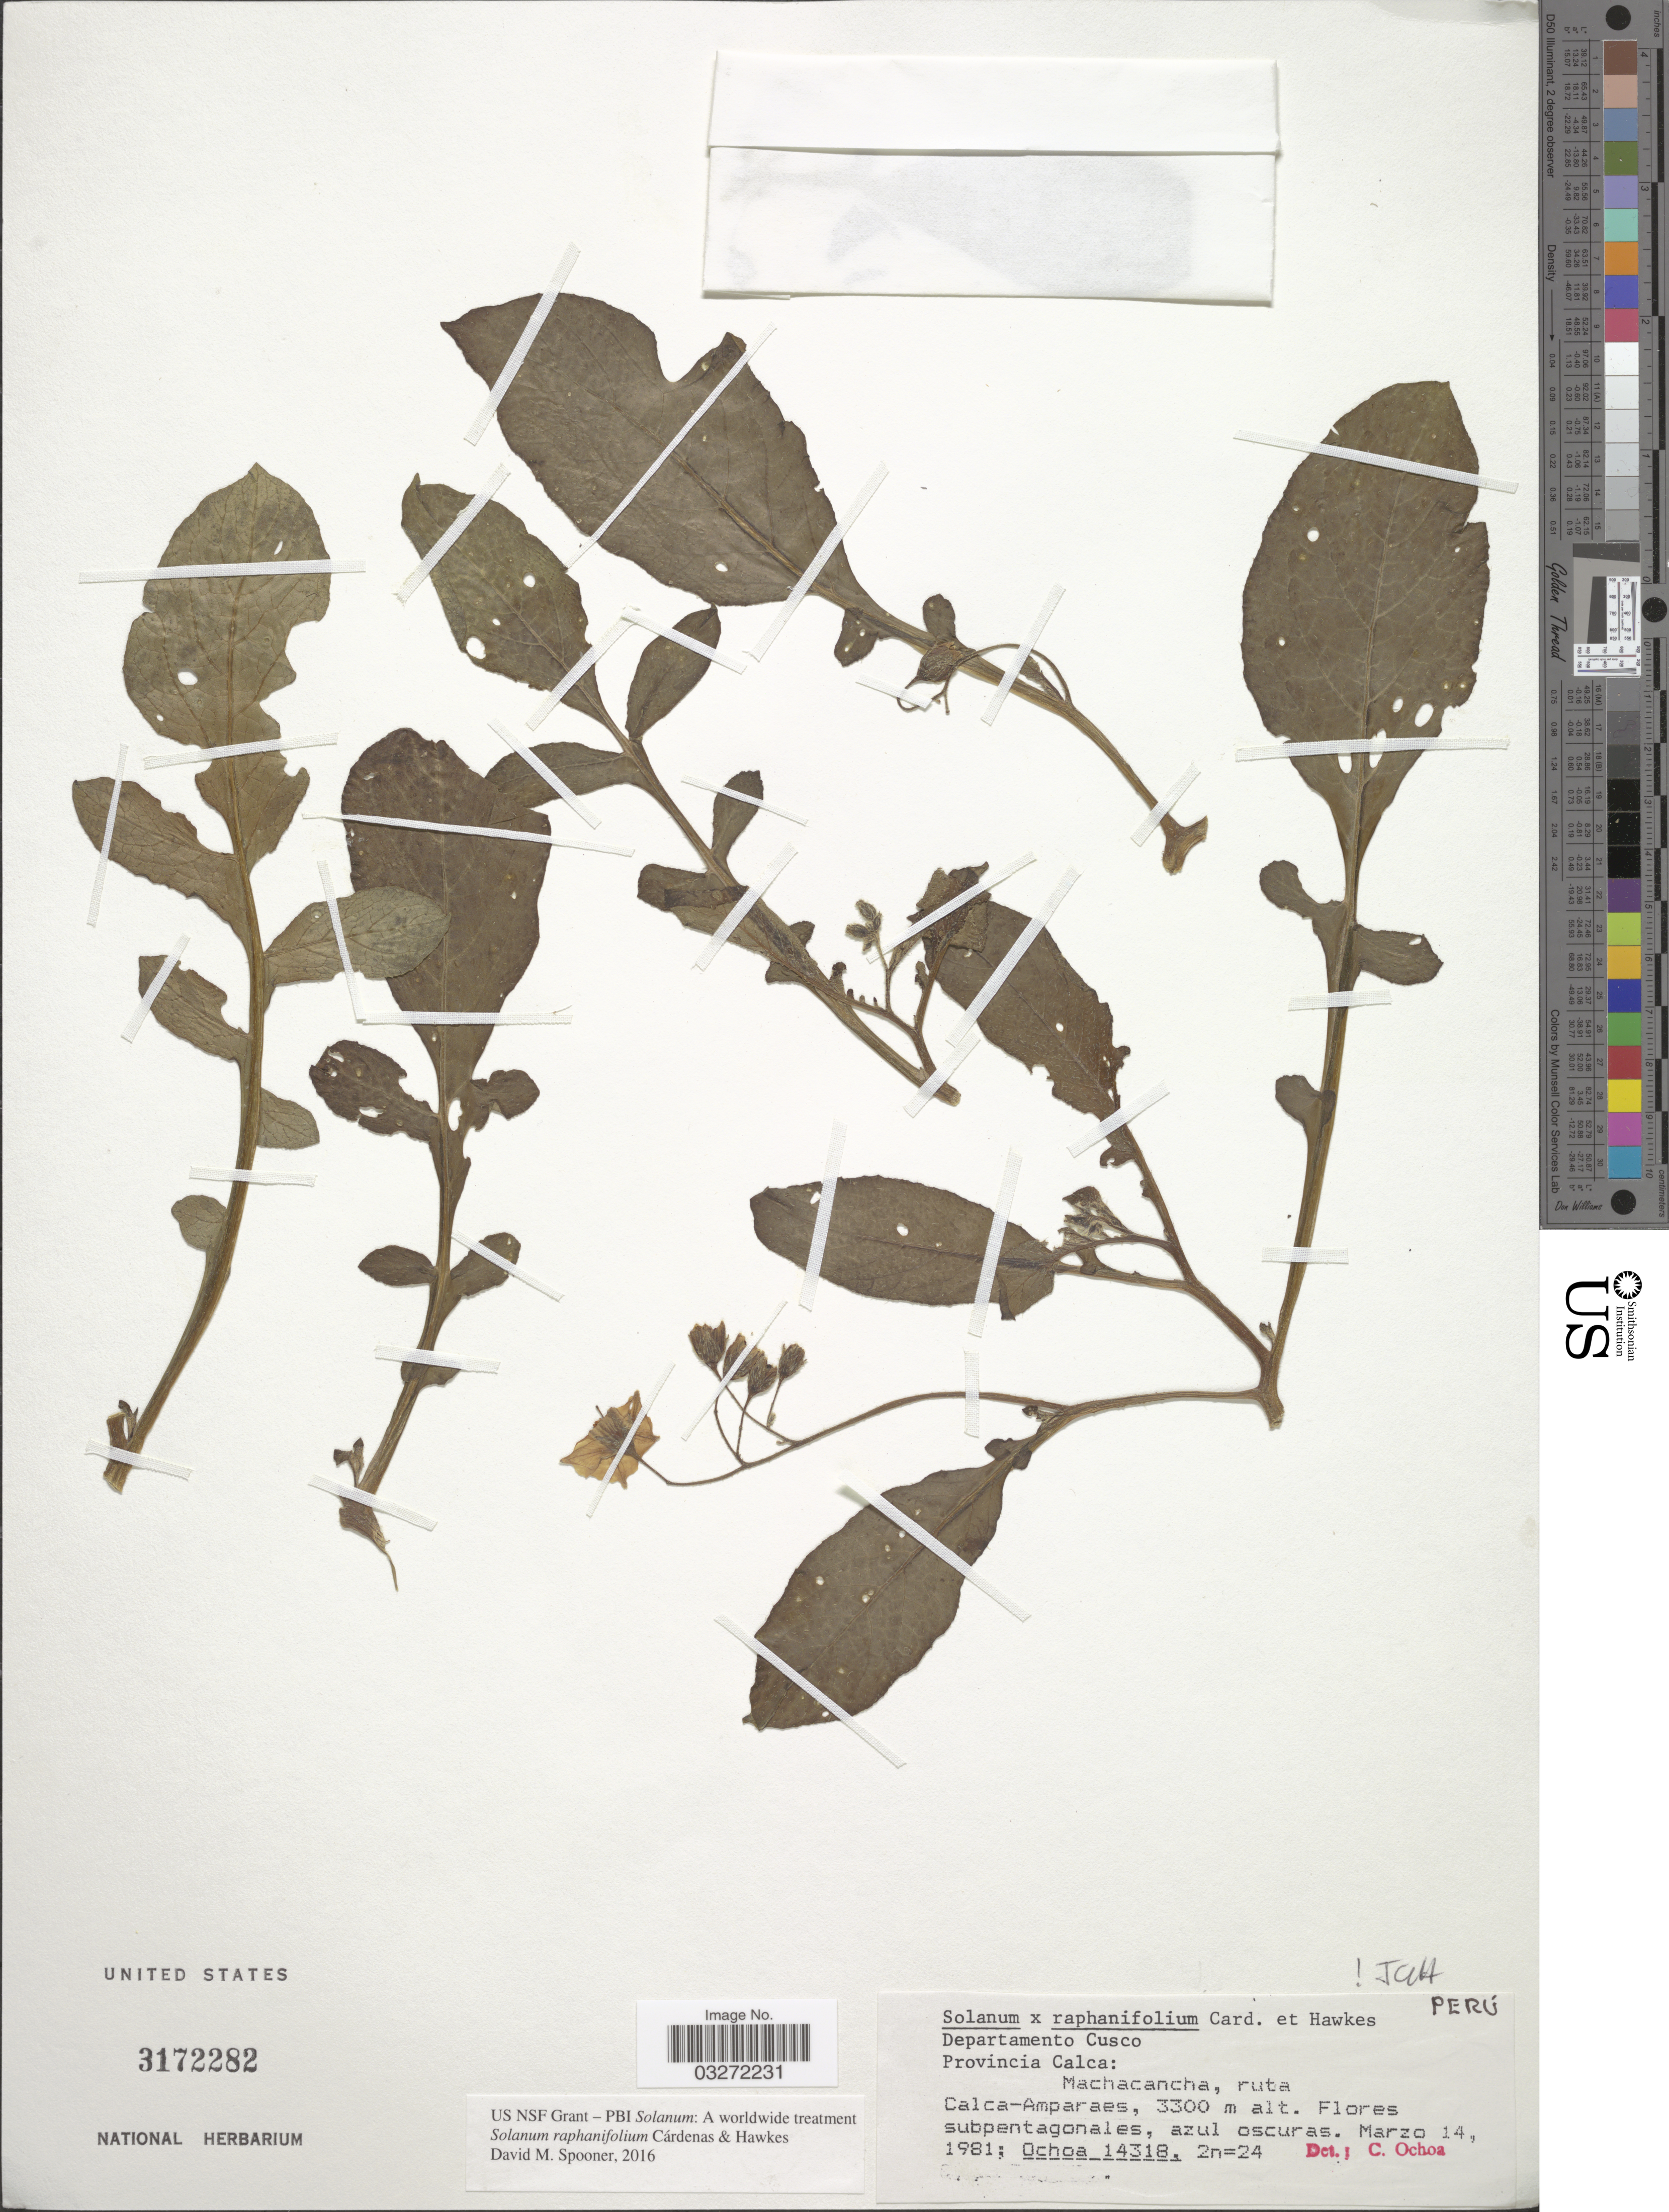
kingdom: Plantae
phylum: Tracheophyta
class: Magnoliopsida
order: Solanales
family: Solanaceae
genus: Solanum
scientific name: Solanum raphanifolium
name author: Cárdenas & Hawkes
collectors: -. Ochoa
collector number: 14318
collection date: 1981-03-14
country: Peru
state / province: Cusco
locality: Departamento Cusco. Provincia Calca: Machacancha, ruta Calca-Amparaes.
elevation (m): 3300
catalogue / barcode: US 3172282